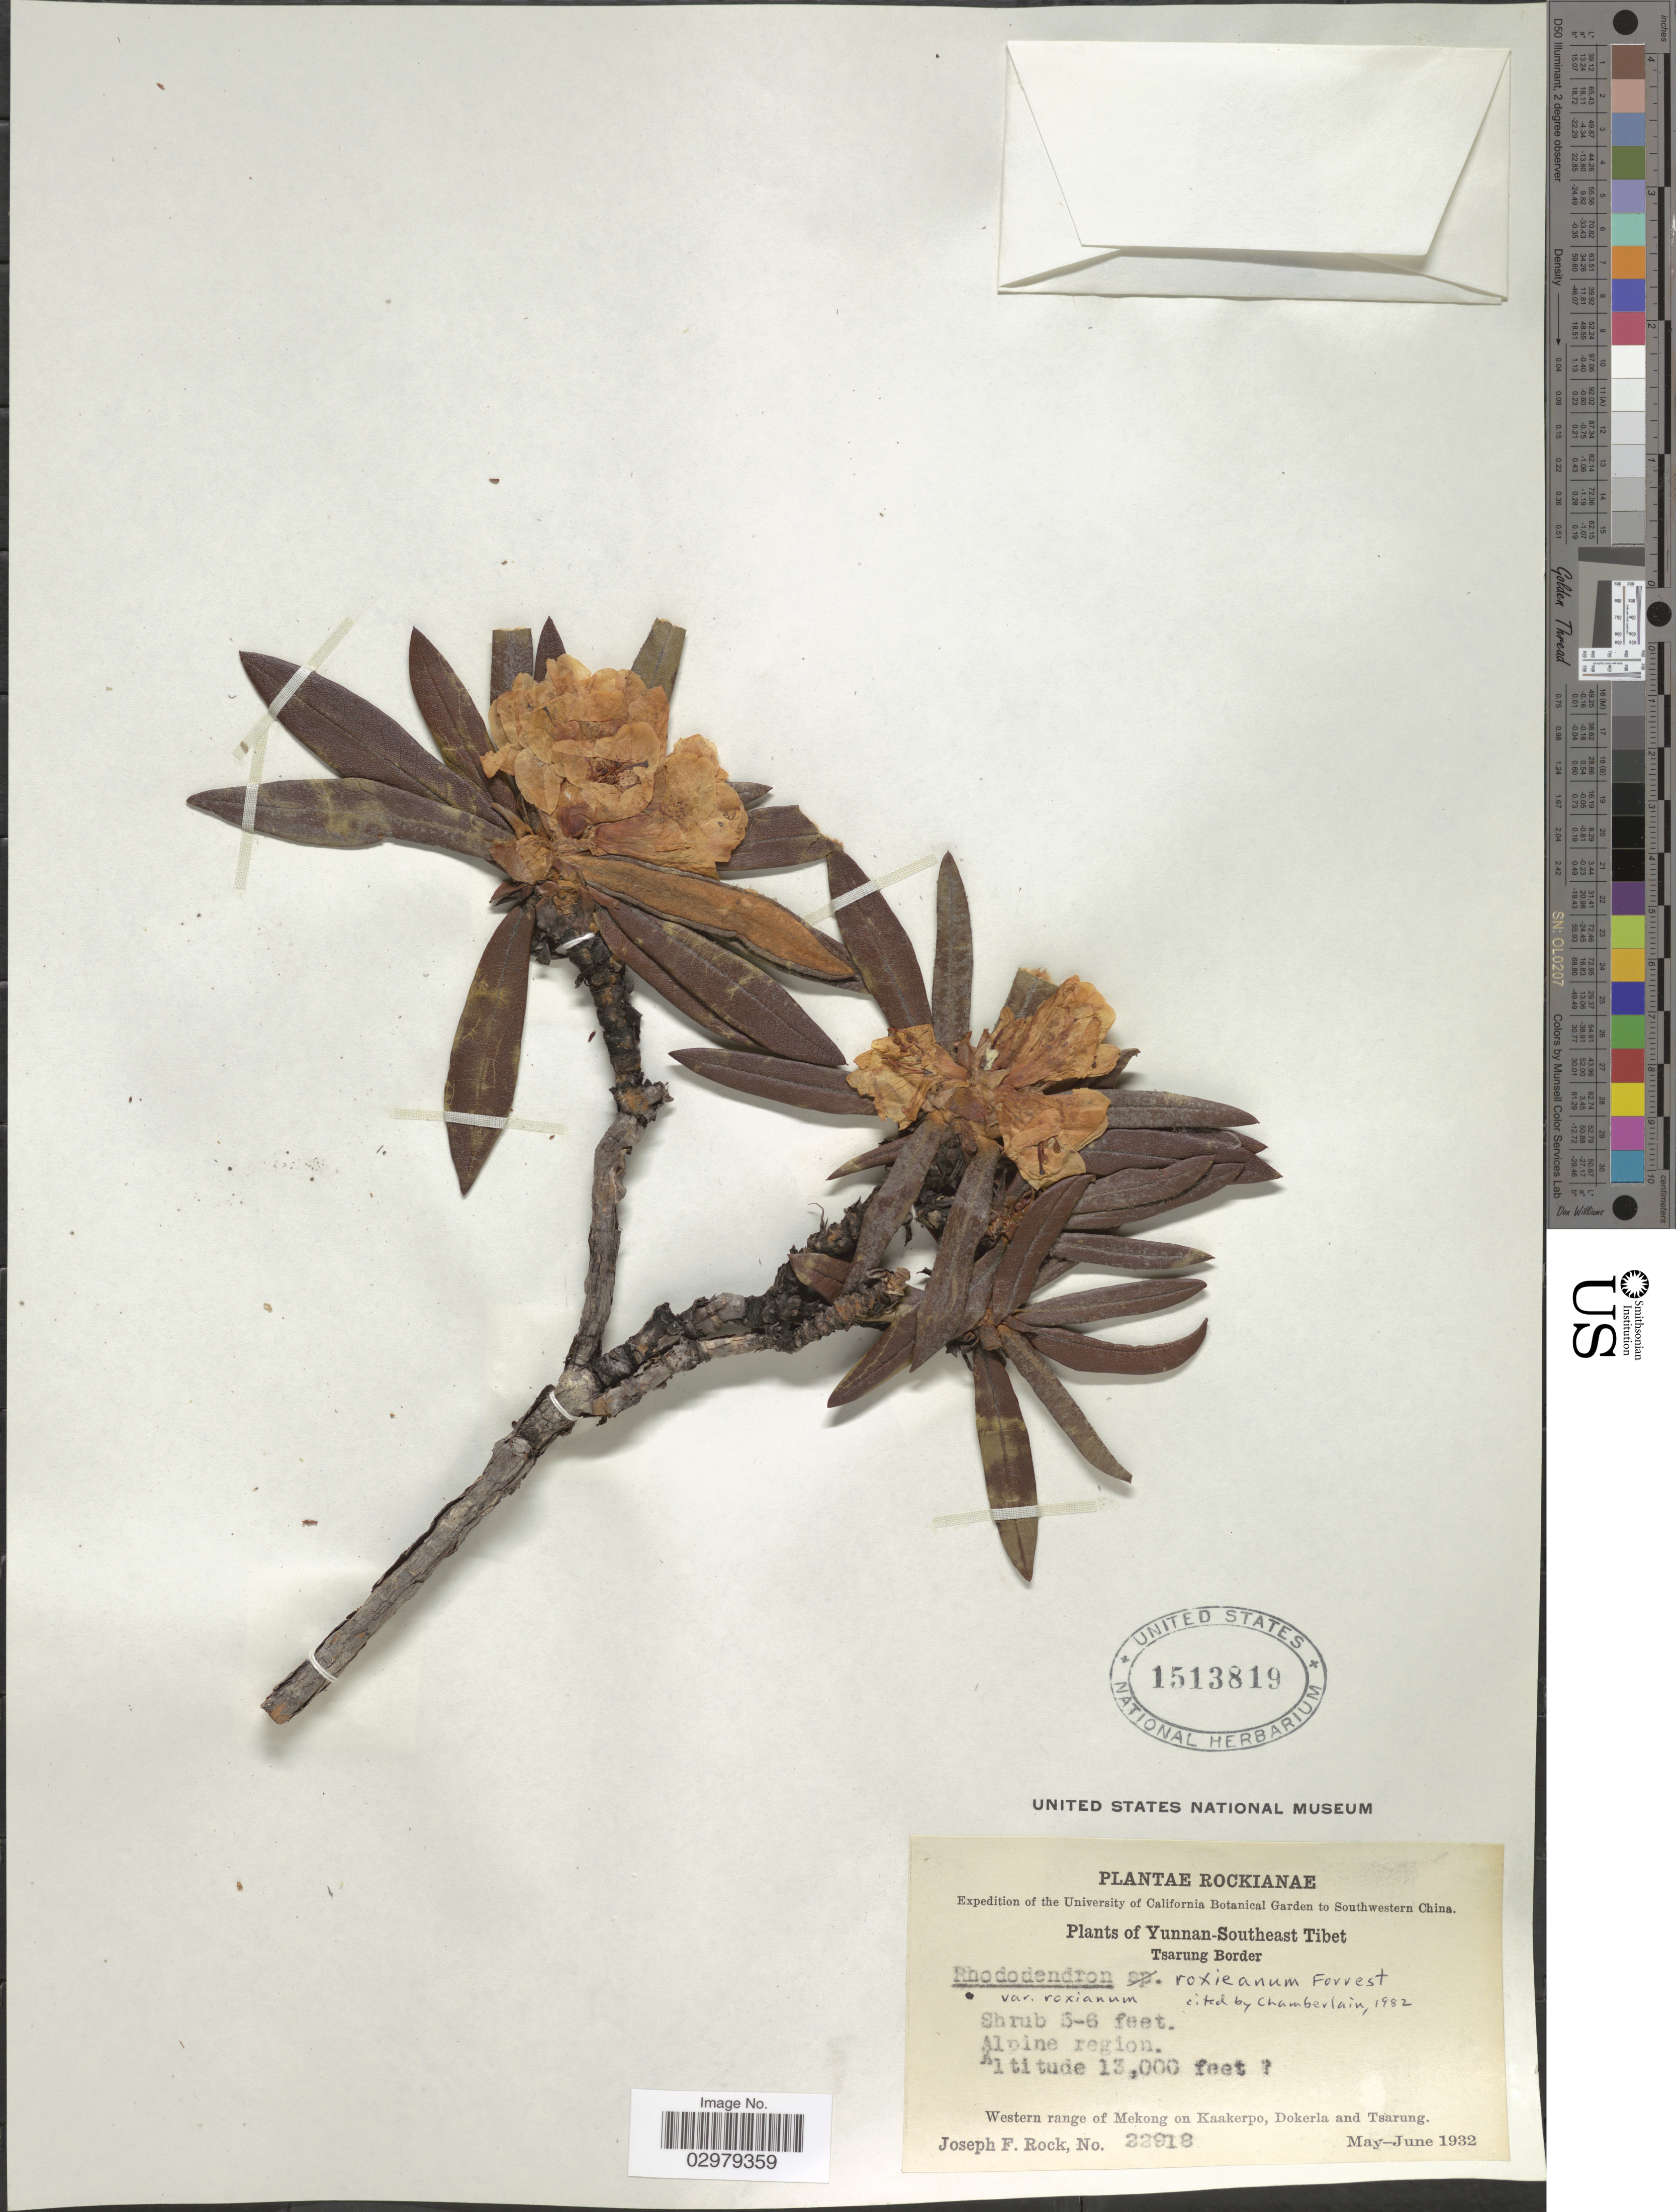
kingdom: Plantae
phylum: Tracheophyta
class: Magnoliopsida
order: Ericales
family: Ericaceae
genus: Rhododendron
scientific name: Rhododendron sp.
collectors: J. F. Rock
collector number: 22918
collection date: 1932-05/1932-06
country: China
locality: Southwestern Yunnan. Yunnan-Southeast Tibet. Tsarung Border. Alpine region. Western range of Mekong on Kaakerpo, Dokerla and Tsarung.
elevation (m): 3962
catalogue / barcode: US 1513819